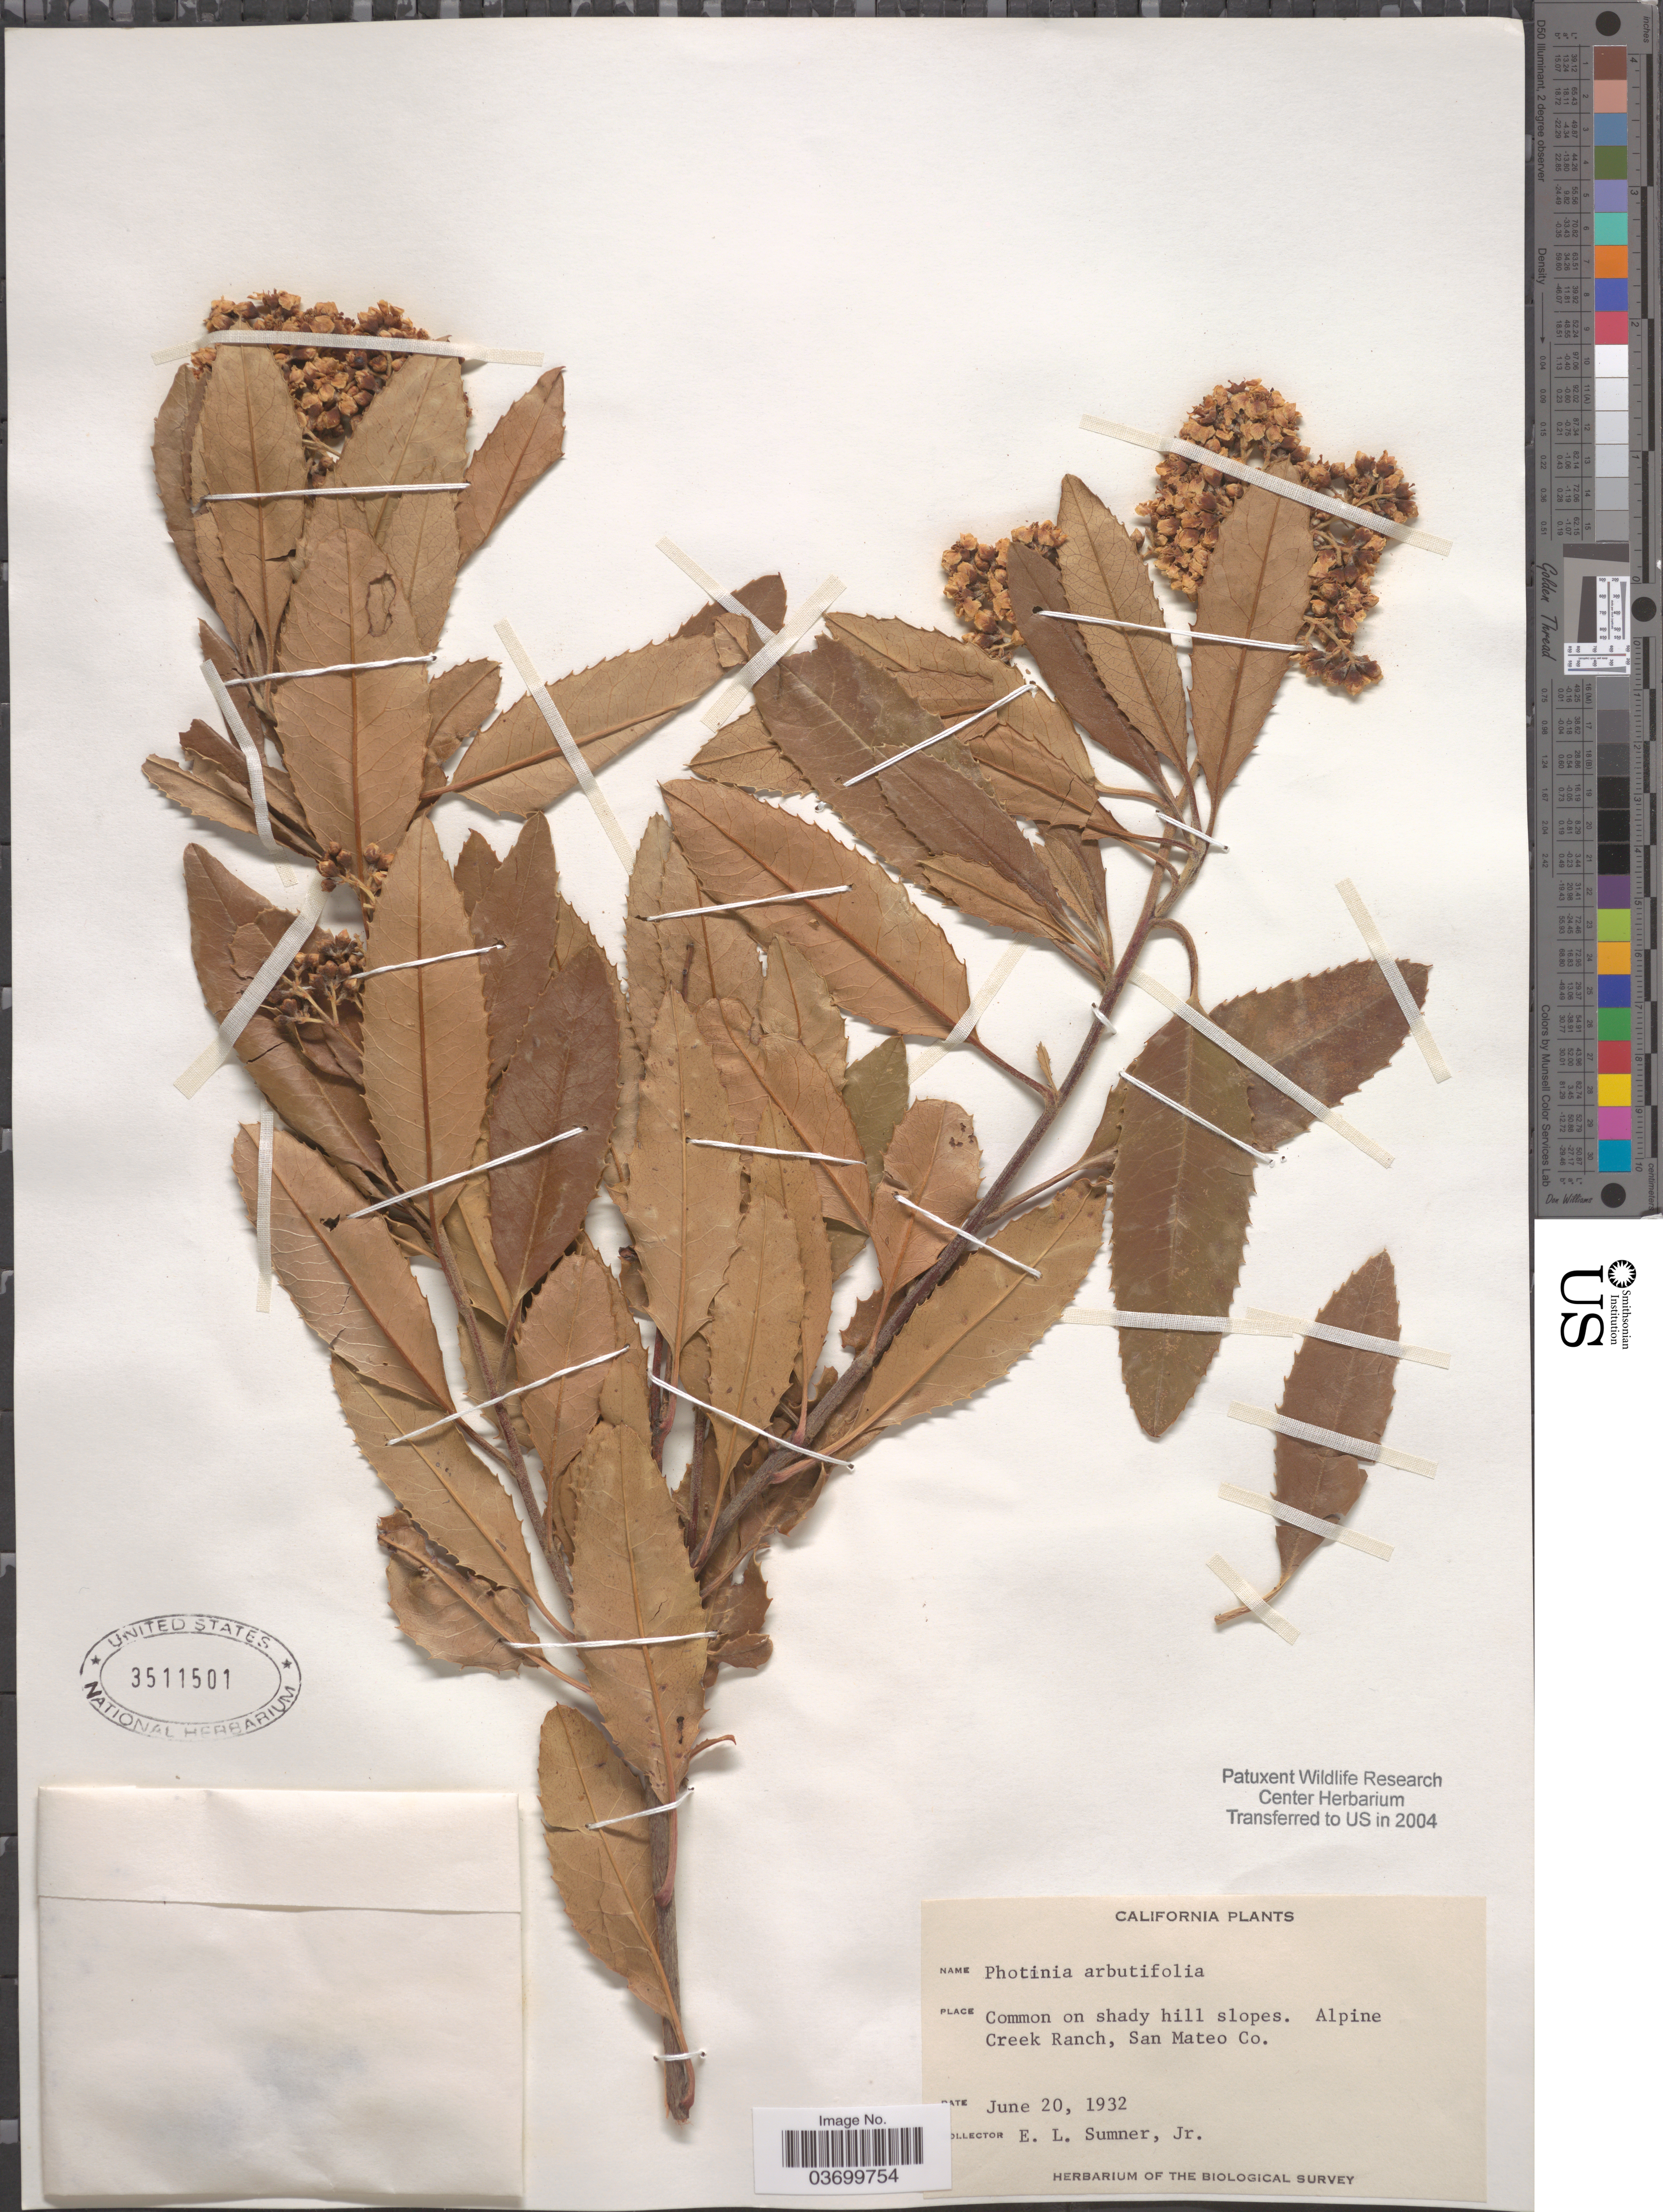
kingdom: Plantae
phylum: Tracheophyta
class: Magnoliopsida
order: Rosales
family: Rosaceae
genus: Heteromeles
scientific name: Heteromeles arbutifolia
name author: (Lindl.) Roemer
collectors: E. Sumner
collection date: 1932-06-20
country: United States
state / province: California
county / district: San Mateo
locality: On shady hill slopes. Alpine Creek Ranch, San Mateo Co.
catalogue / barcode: US 3511501